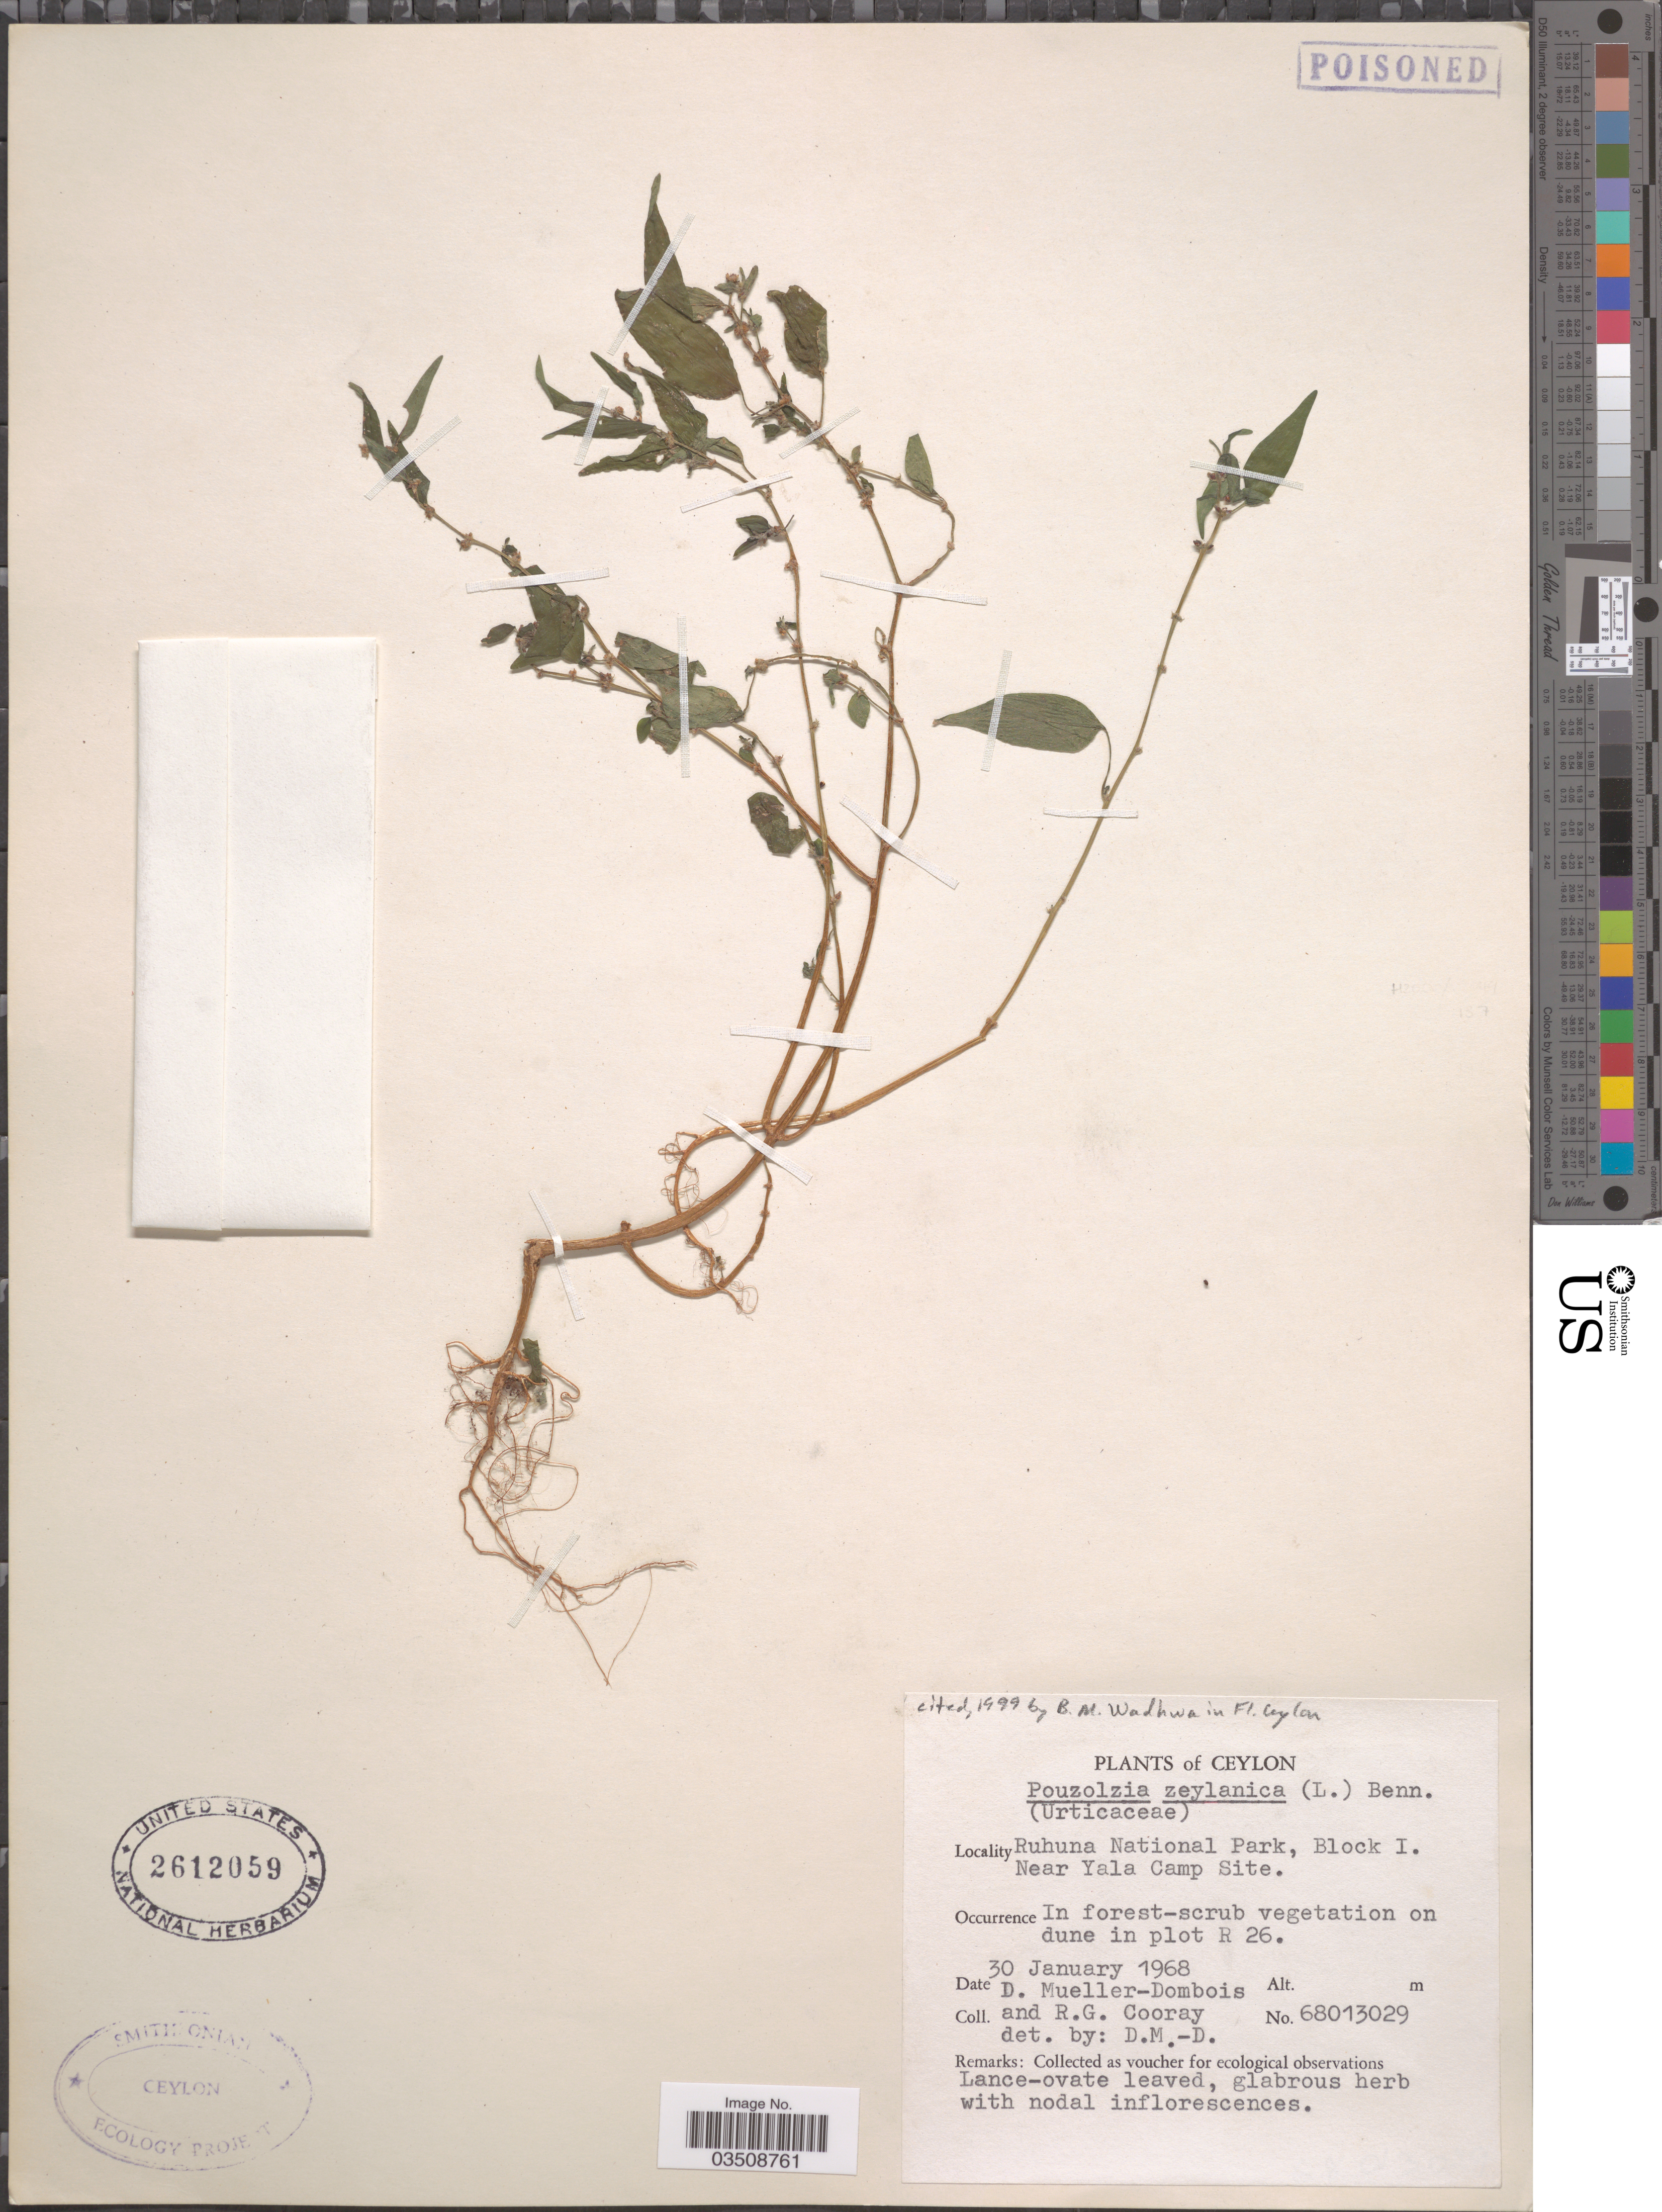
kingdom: Plantae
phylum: Tracheophyta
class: Magnoliopsida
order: Rosales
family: Urticaceae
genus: Pouzolzia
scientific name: Pouzolzia zeylanica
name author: (L.) Benn.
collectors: D. Mueller-Dombois & R. Cooray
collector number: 68013029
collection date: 1968-01-30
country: Sri Lanka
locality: Ceylon. Ruhuna National Park, Block I. Near Yala Camp Site. In plot R 26.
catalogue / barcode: US 2612059